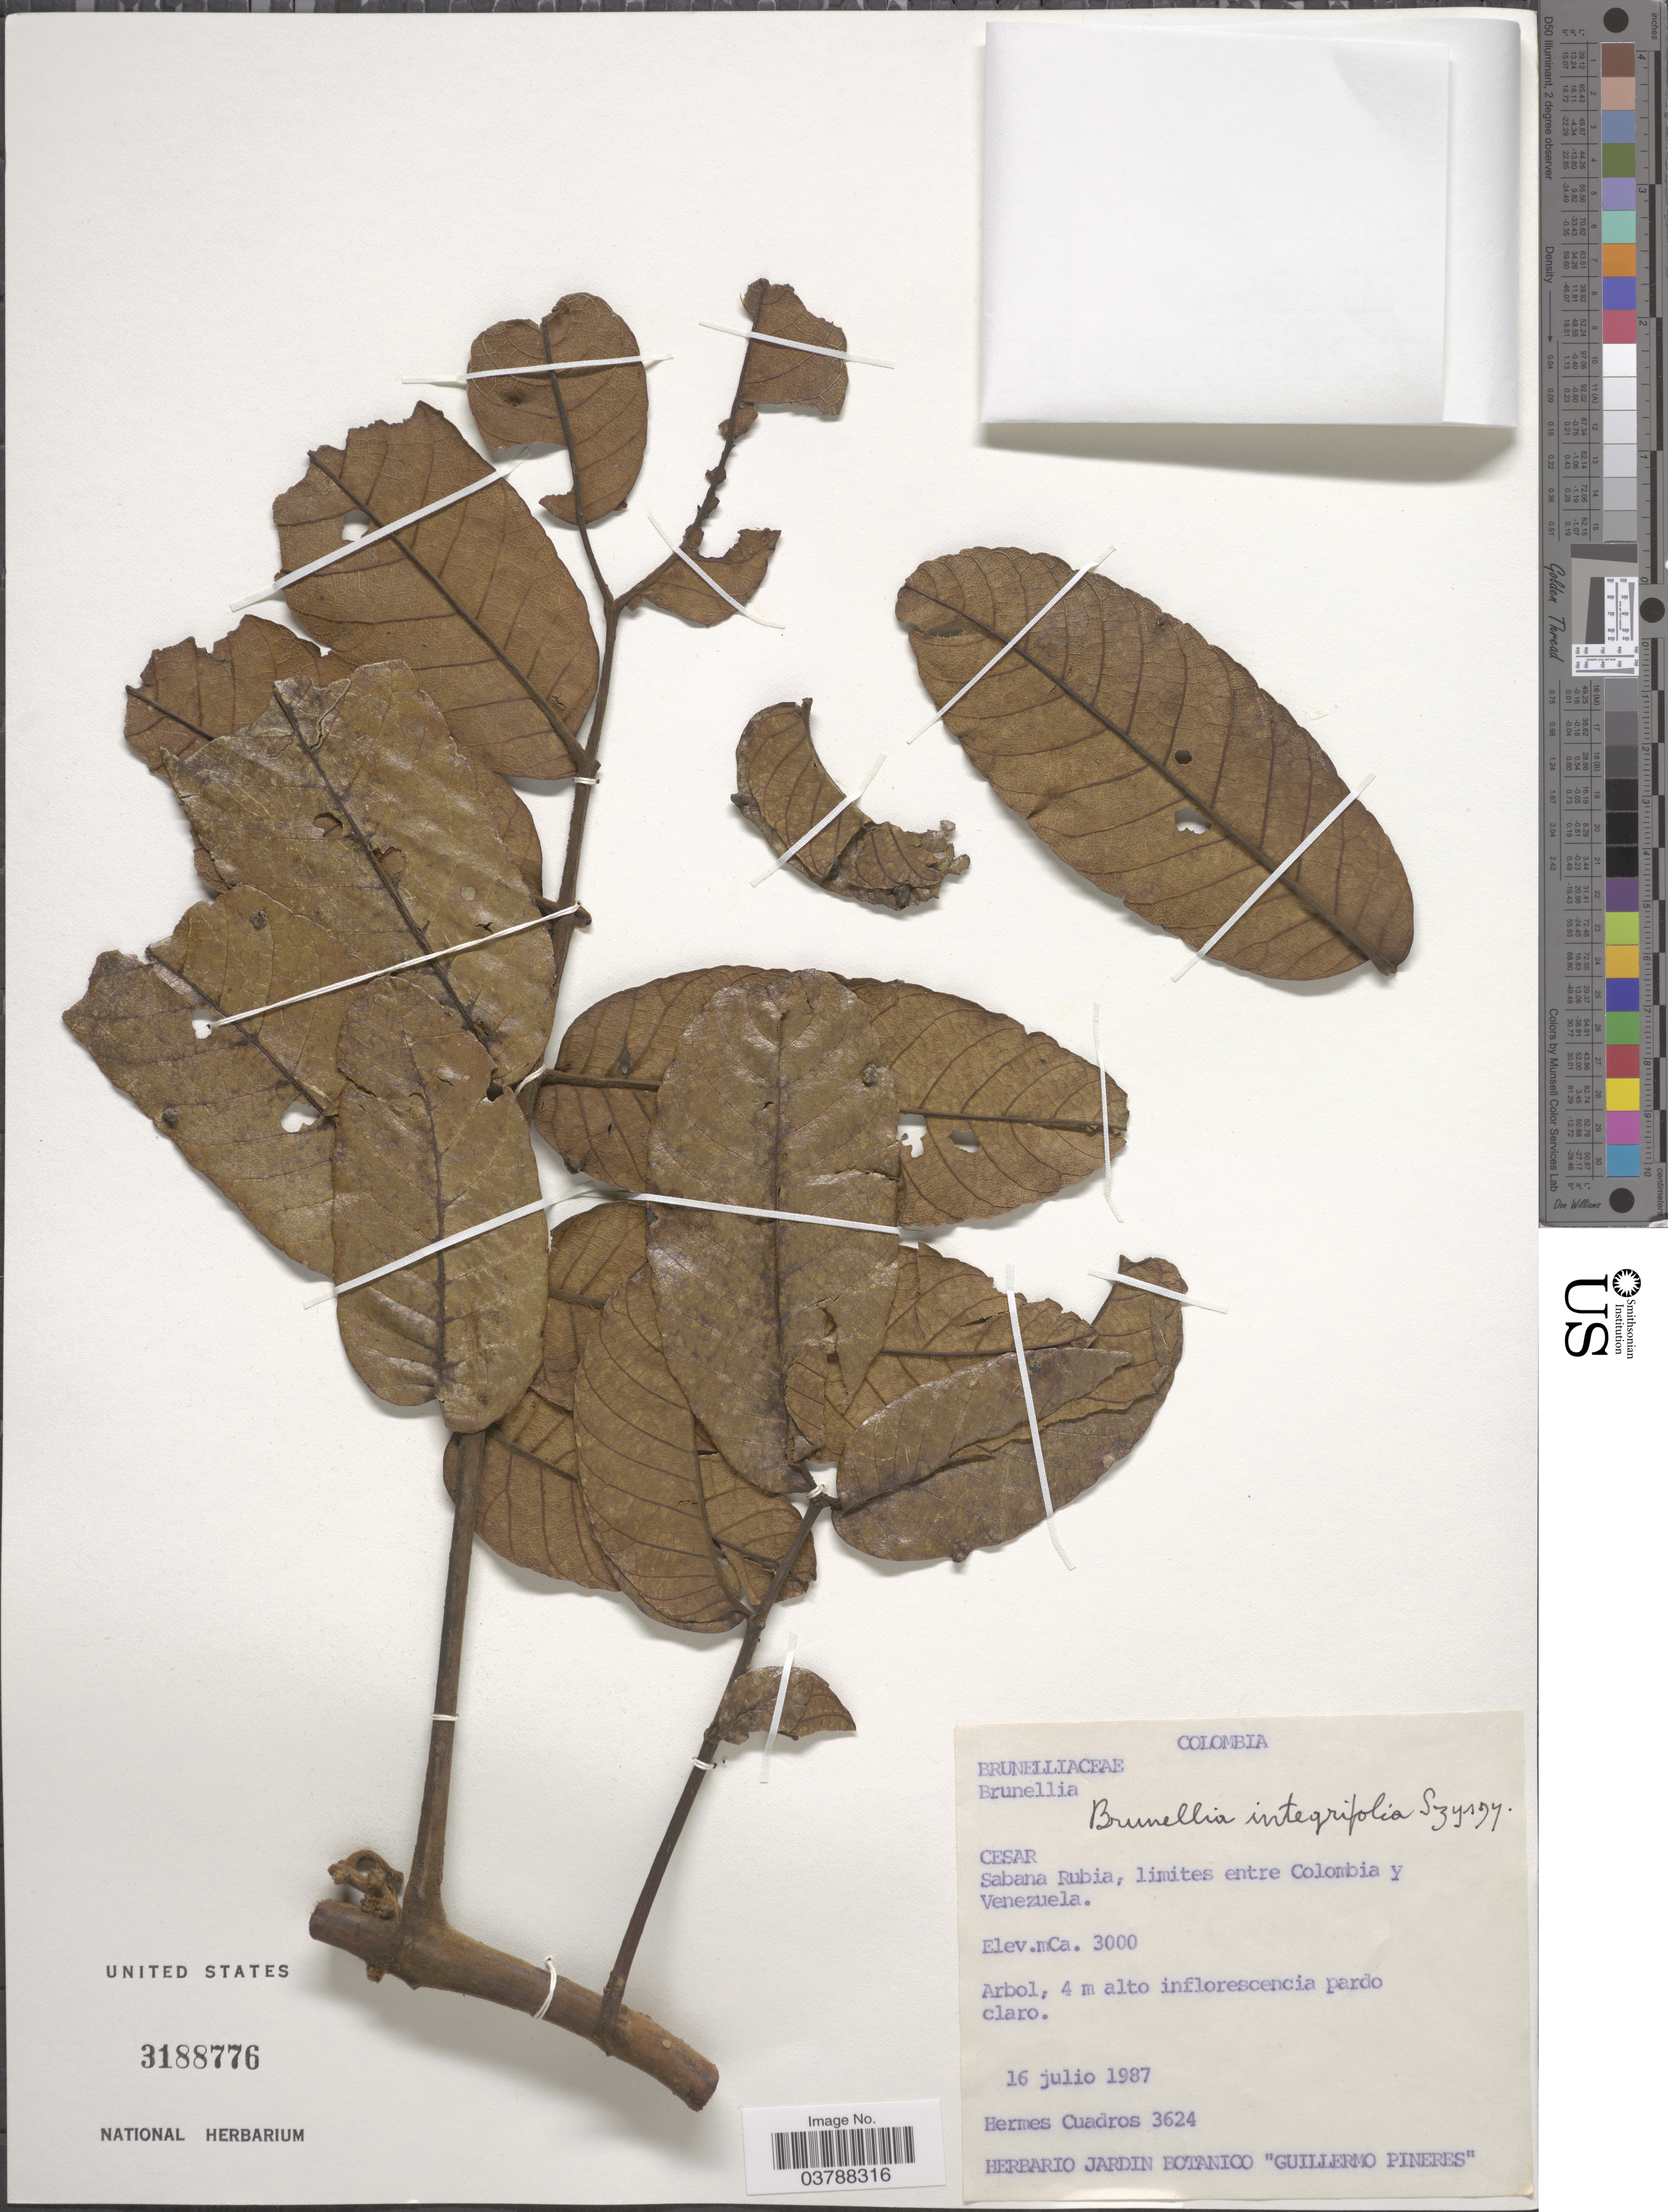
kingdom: Plantae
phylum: Tracheophyta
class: Magnoliopsida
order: Oxalidales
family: Brunelliaceae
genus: Brunellia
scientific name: Brunellia integrifolia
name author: Szyszyl.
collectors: H. Cuadros V.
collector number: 3624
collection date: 1987-07-16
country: Colombia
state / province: Cesar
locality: Sabana Rubia, limites entre Colombia y Venezuela.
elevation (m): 3000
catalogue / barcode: US 3188776